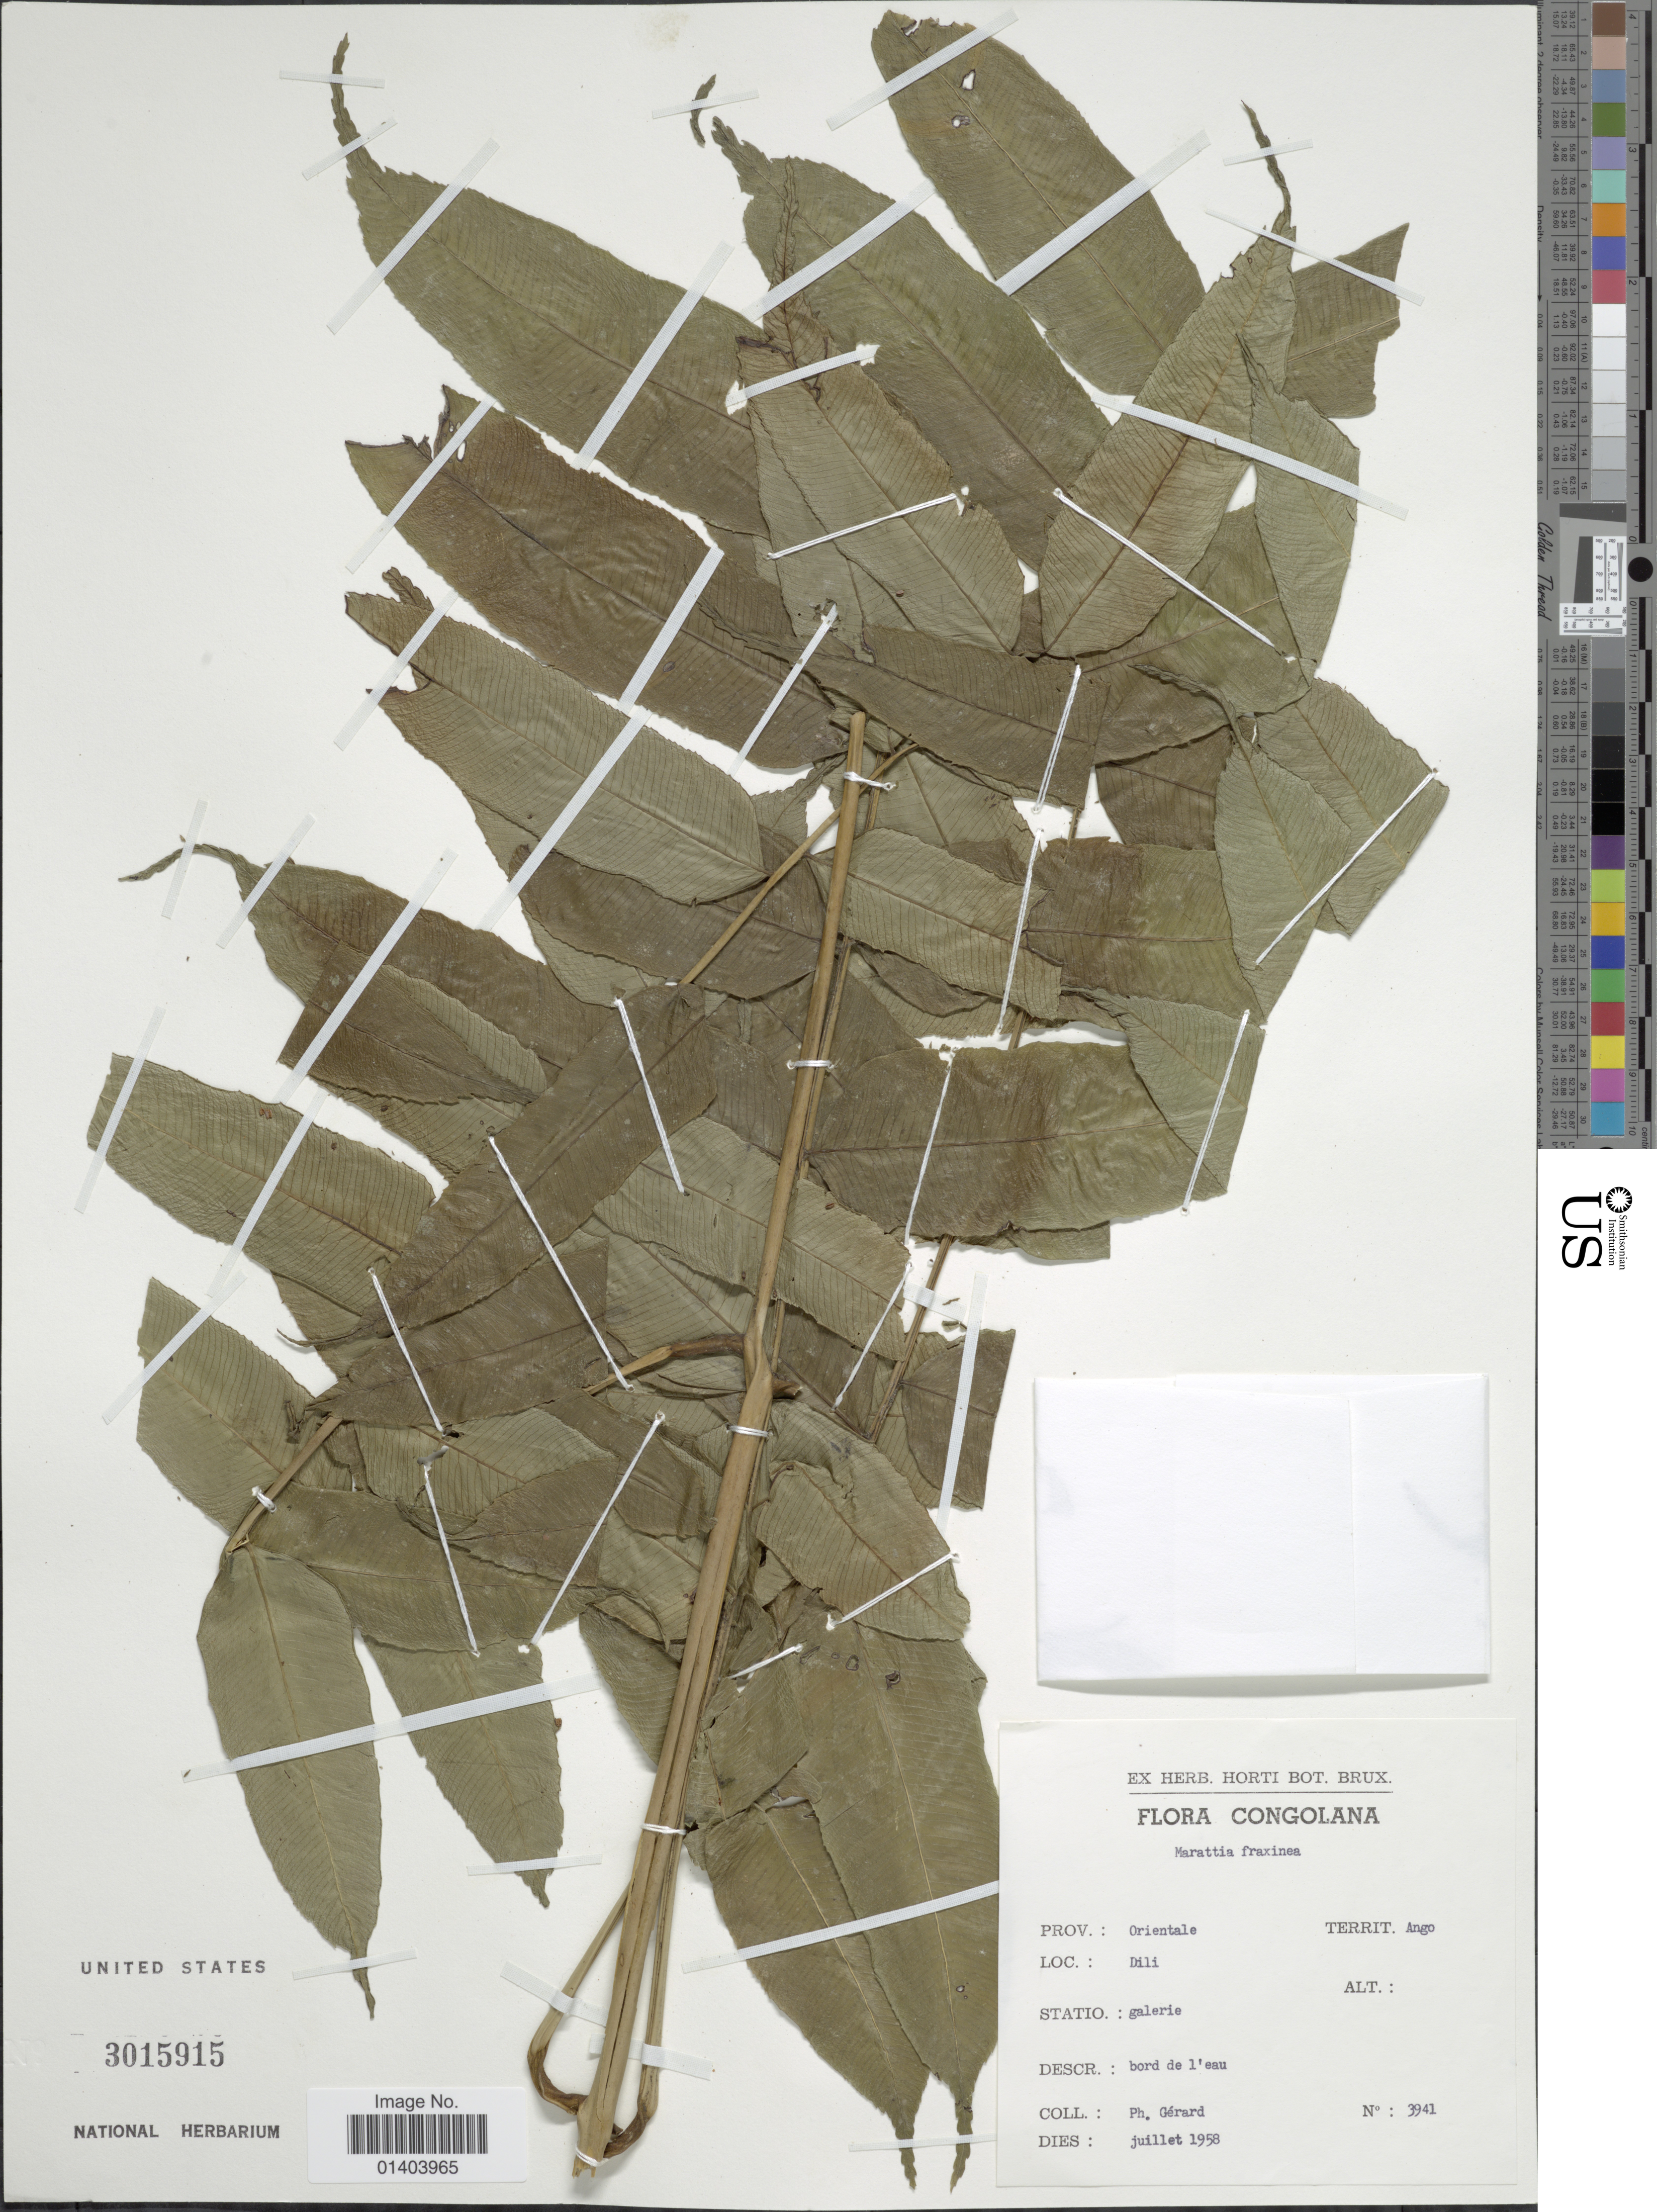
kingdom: Plantae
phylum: Tracheophyta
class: Polypodiopsida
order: Marattiales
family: Marattiaceae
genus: Ptisana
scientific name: Ptisana fraxinea var. fraxinea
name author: (Sm.) Murdock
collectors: P. Gerard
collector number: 3941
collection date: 1958-07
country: Congo, Democratic Republic of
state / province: Bas-Uele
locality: Territ. kago, Dili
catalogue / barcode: US 3015915